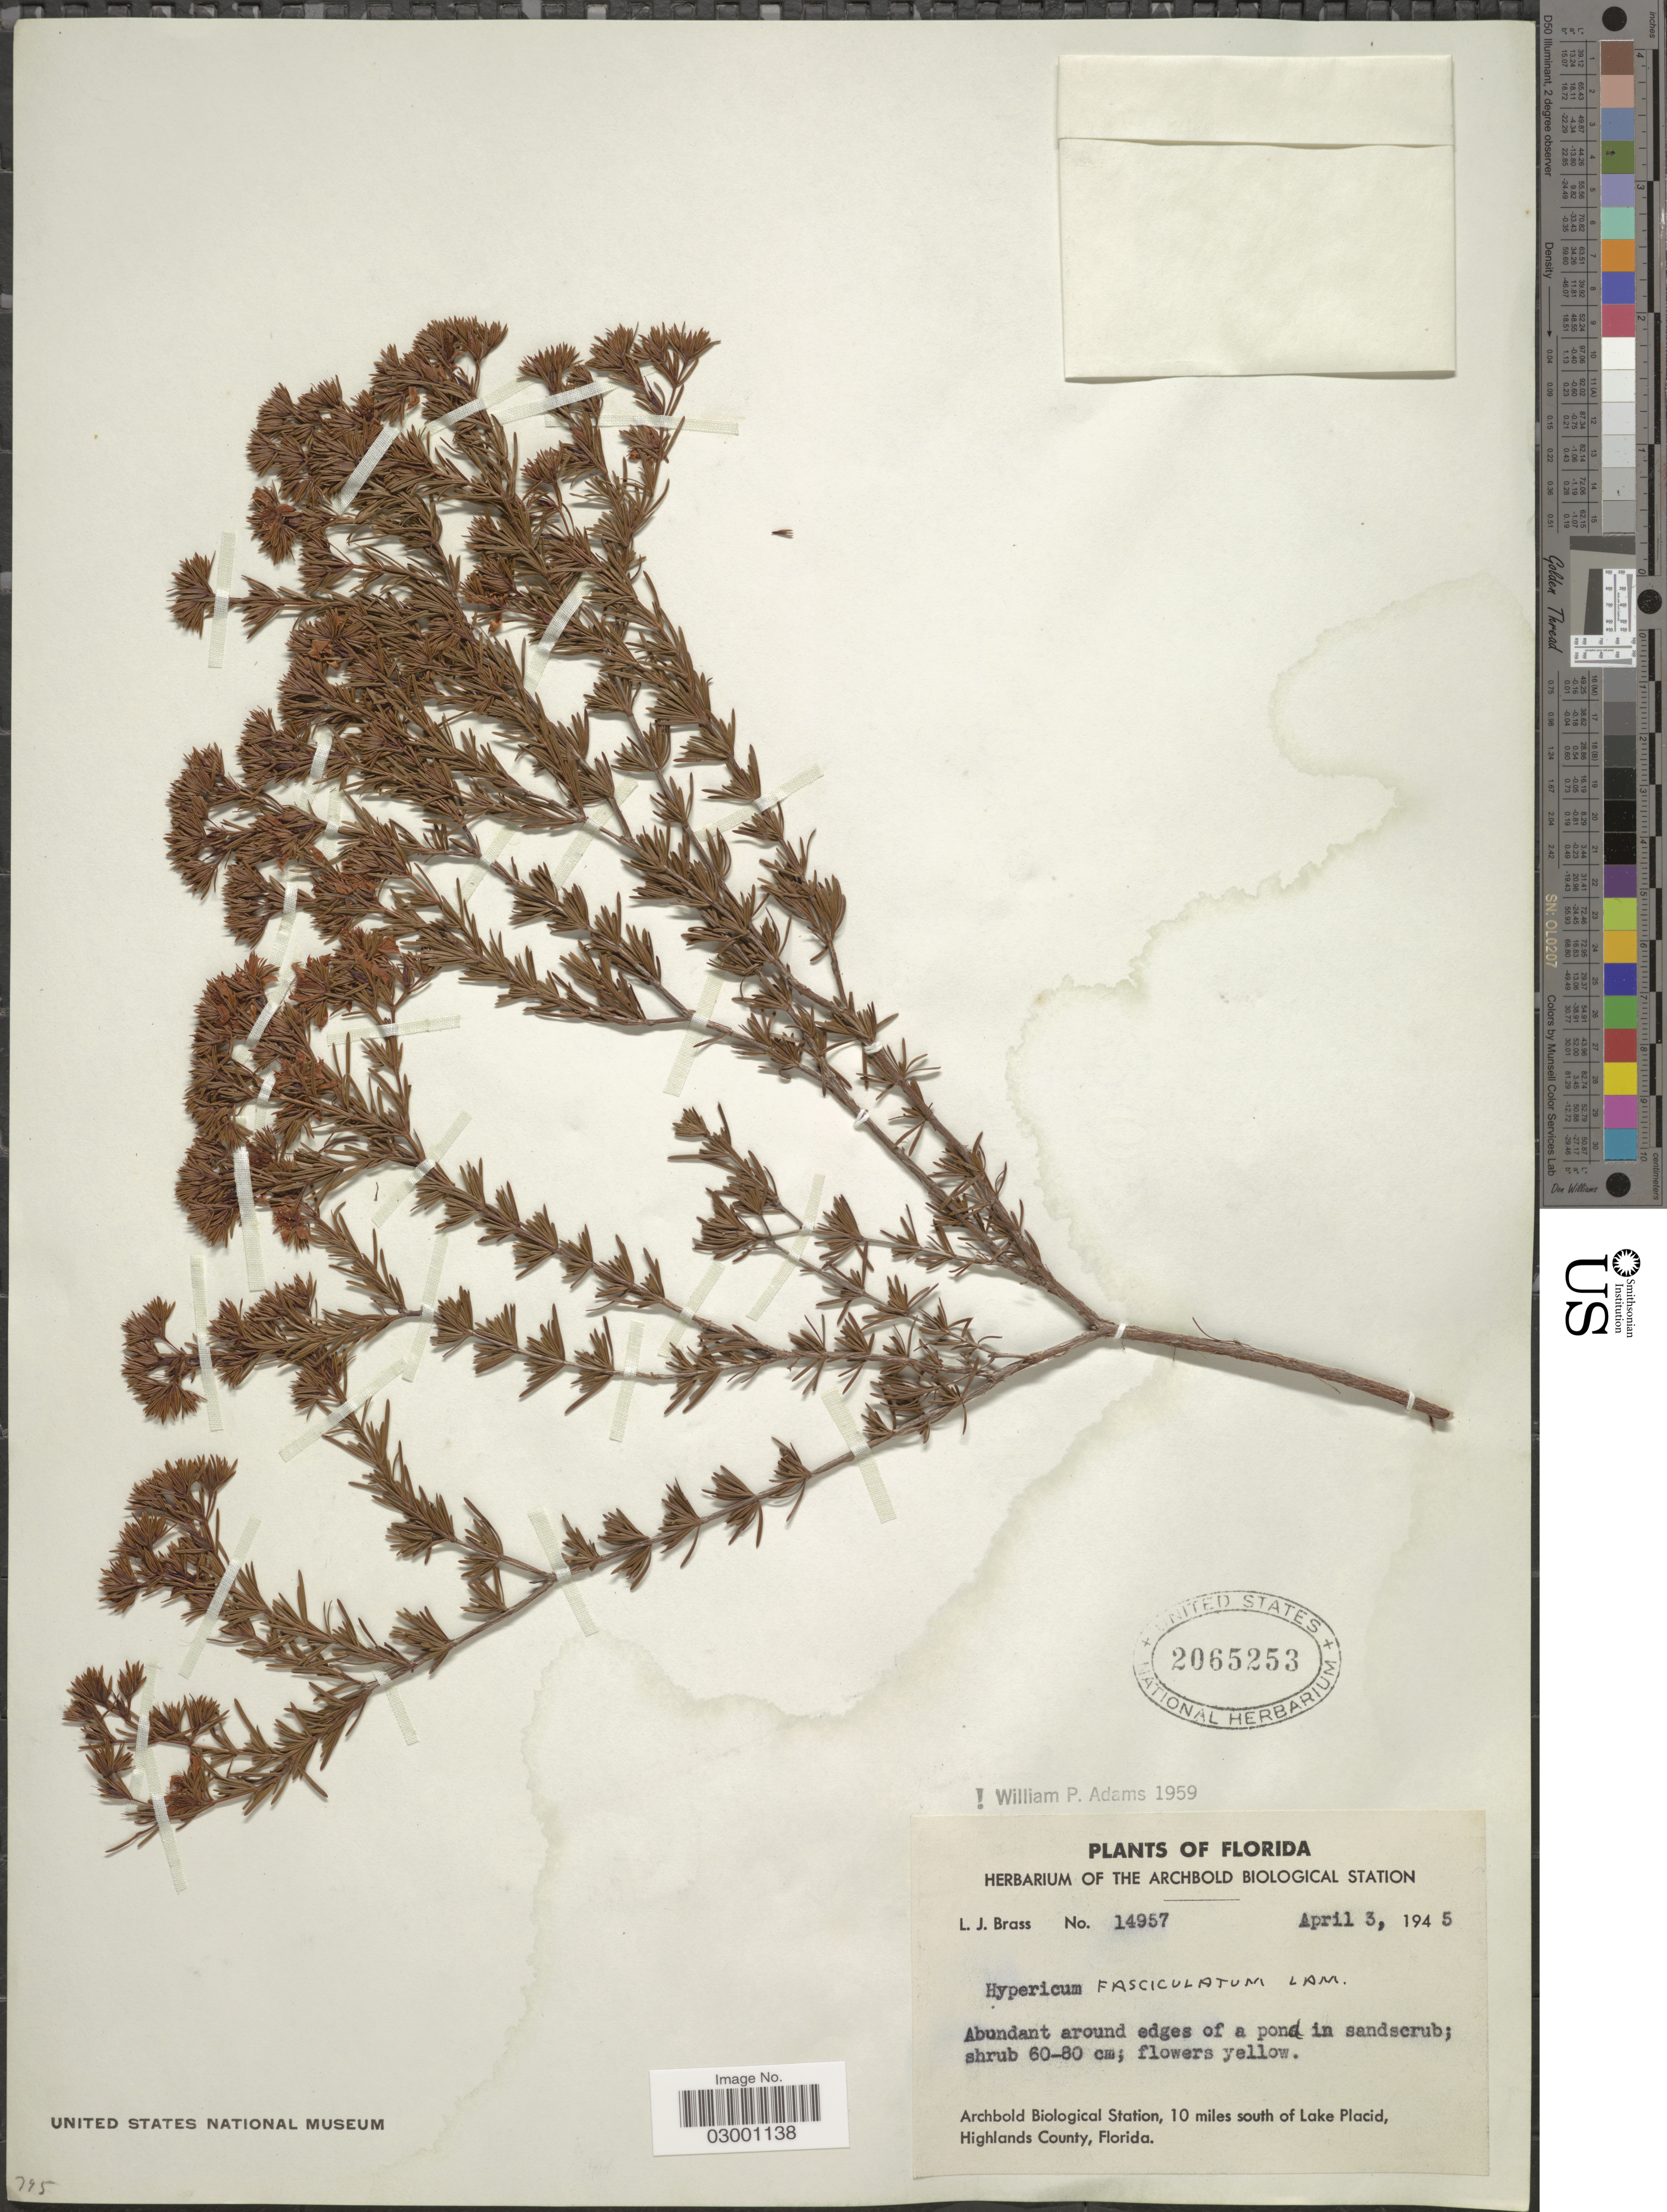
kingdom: Plantae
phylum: Tracheophyta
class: Magnoliopsida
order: Malpighiales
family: Hypericaceae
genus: Hypericum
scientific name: Hypericum fasciculatum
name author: Lam.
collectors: L. J. Brass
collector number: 14957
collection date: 1945-04-03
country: United States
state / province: Florida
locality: Archbold Biologica Station, 10 miles south of Lake Placid, Highlands County, Florida.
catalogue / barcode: US 2065253